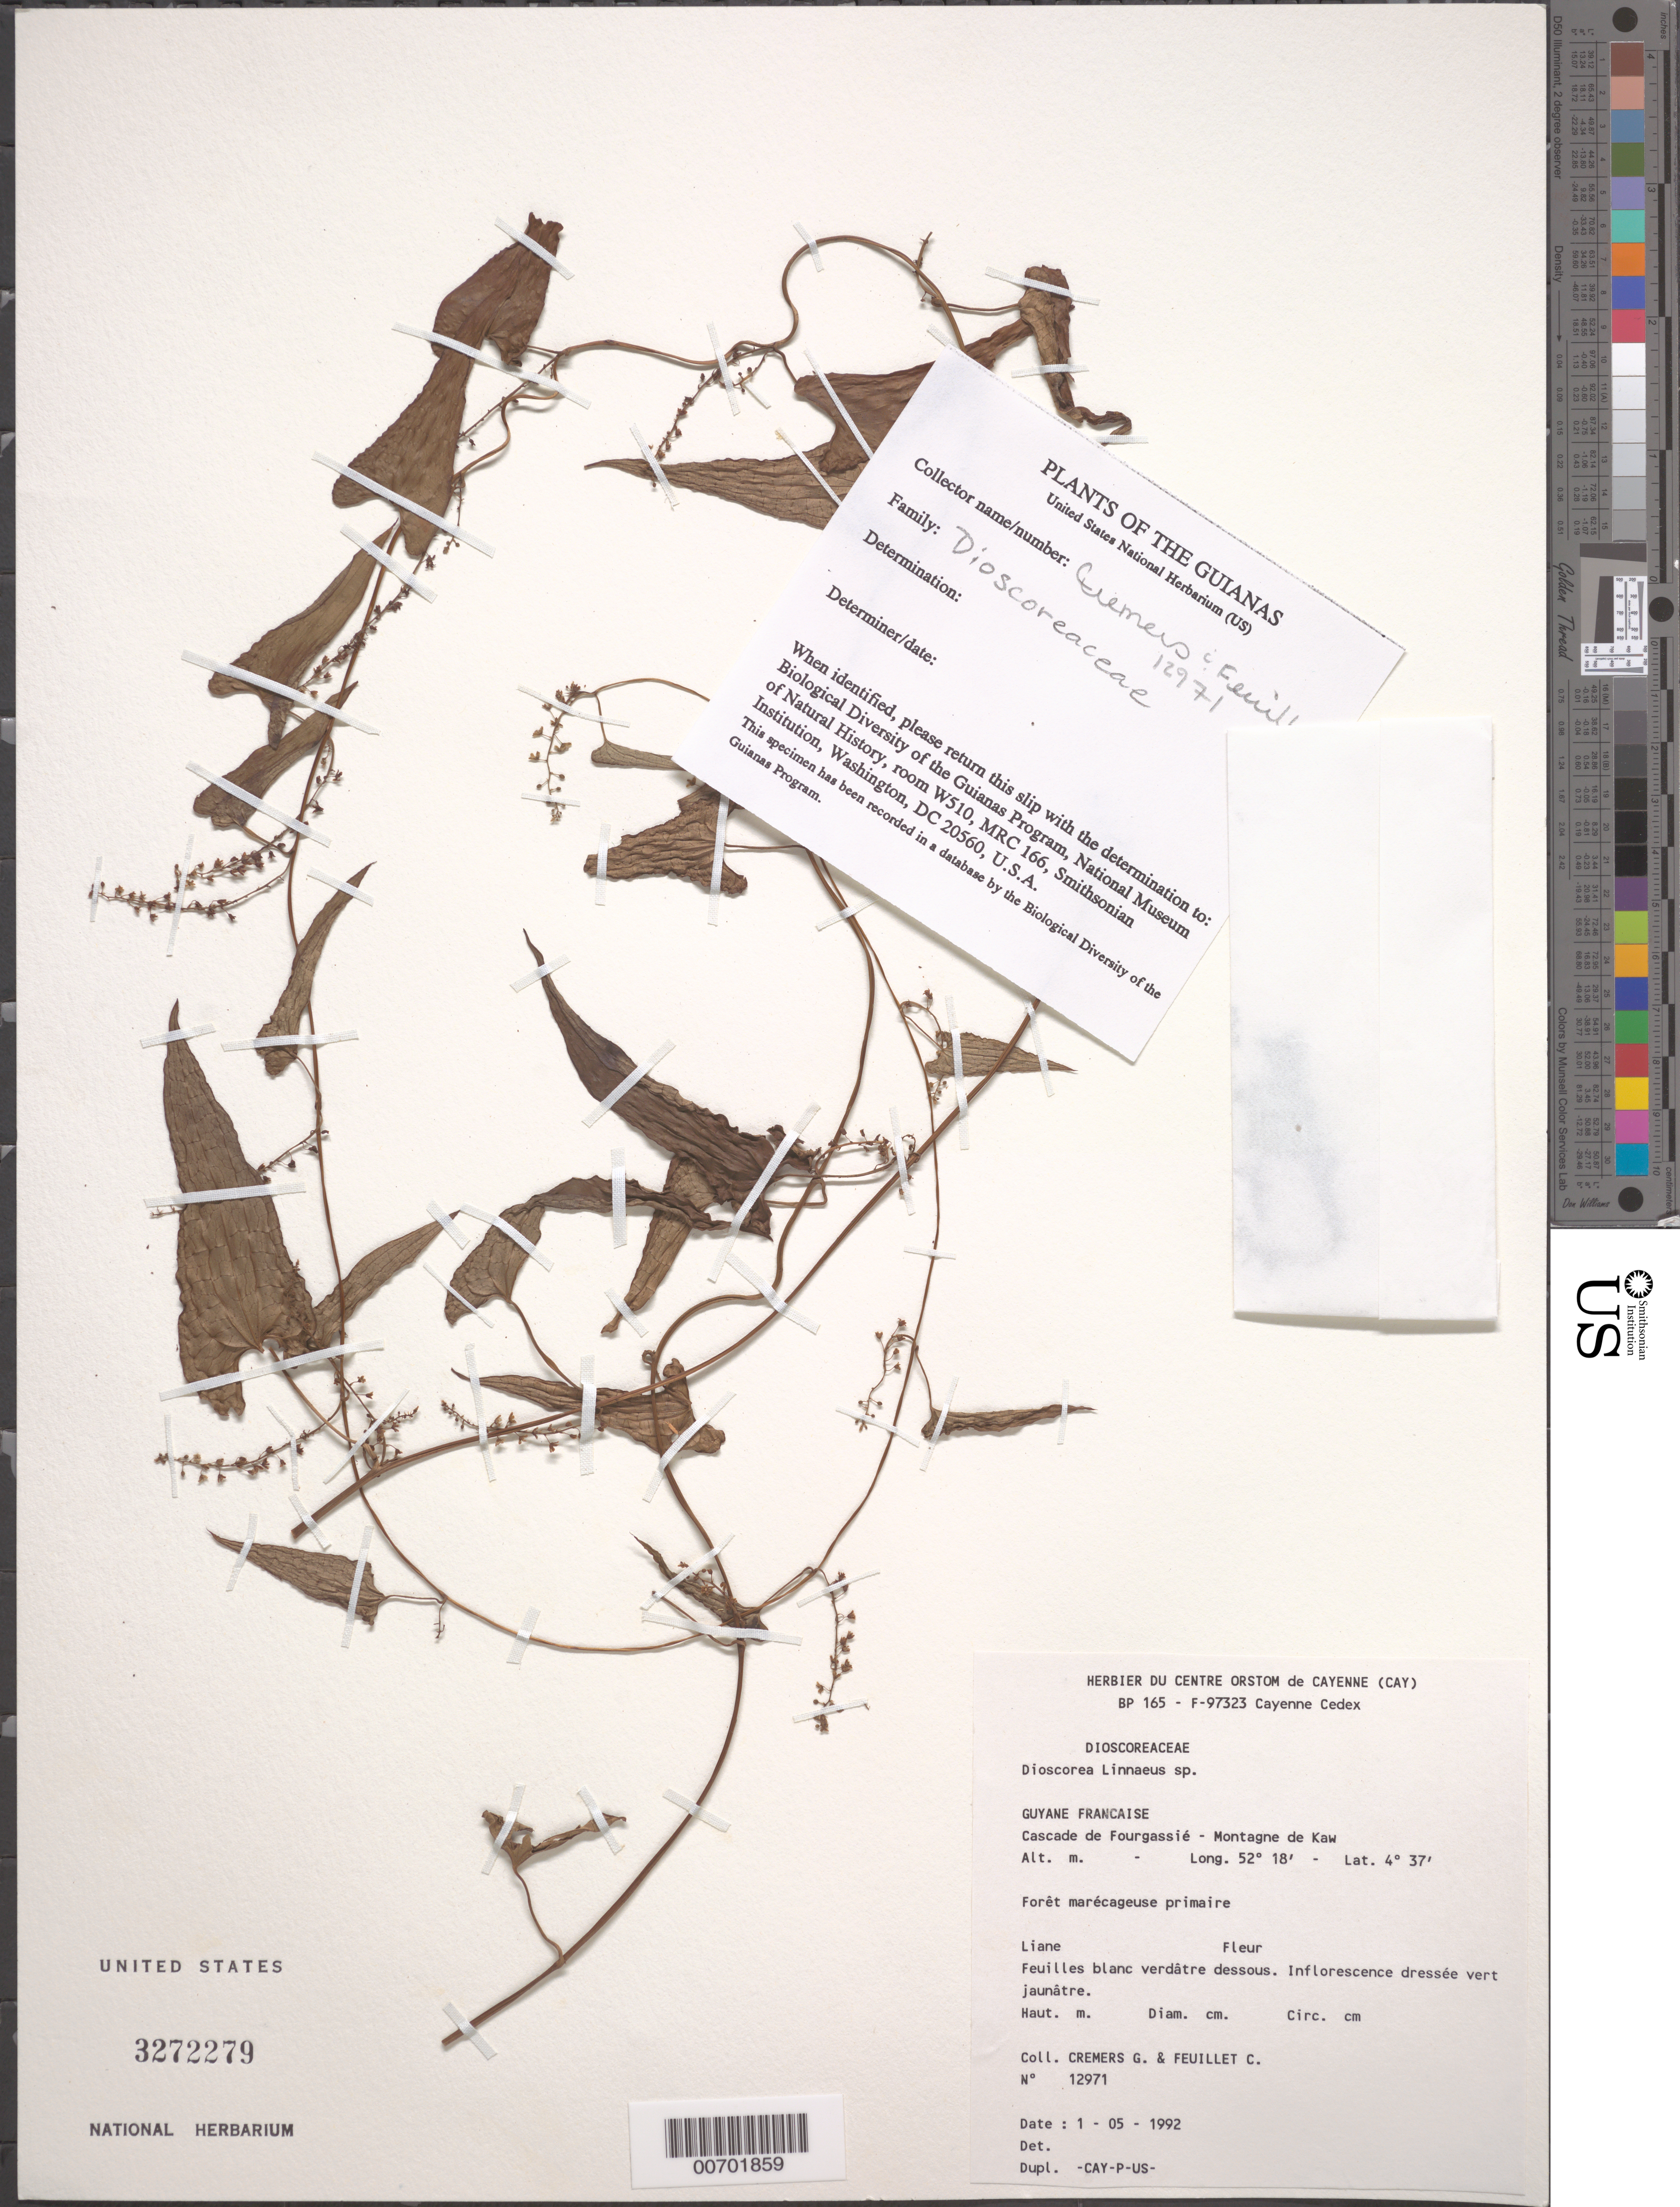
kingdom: Plantae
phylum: Tracheophyta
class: Liliopsida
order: Dioscoreales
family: Dioscoreaceae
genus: Dioscorea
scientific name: Dioscorea sp.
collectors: G. Cremers & C. Feuillet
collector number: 12971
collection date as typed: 1-May-92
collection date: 1992-05-01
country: French Guiana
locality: Cascade de Fourgassié, Montagne de Kaw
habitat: Forêt marécageuse primaire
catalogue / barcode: US 3272279